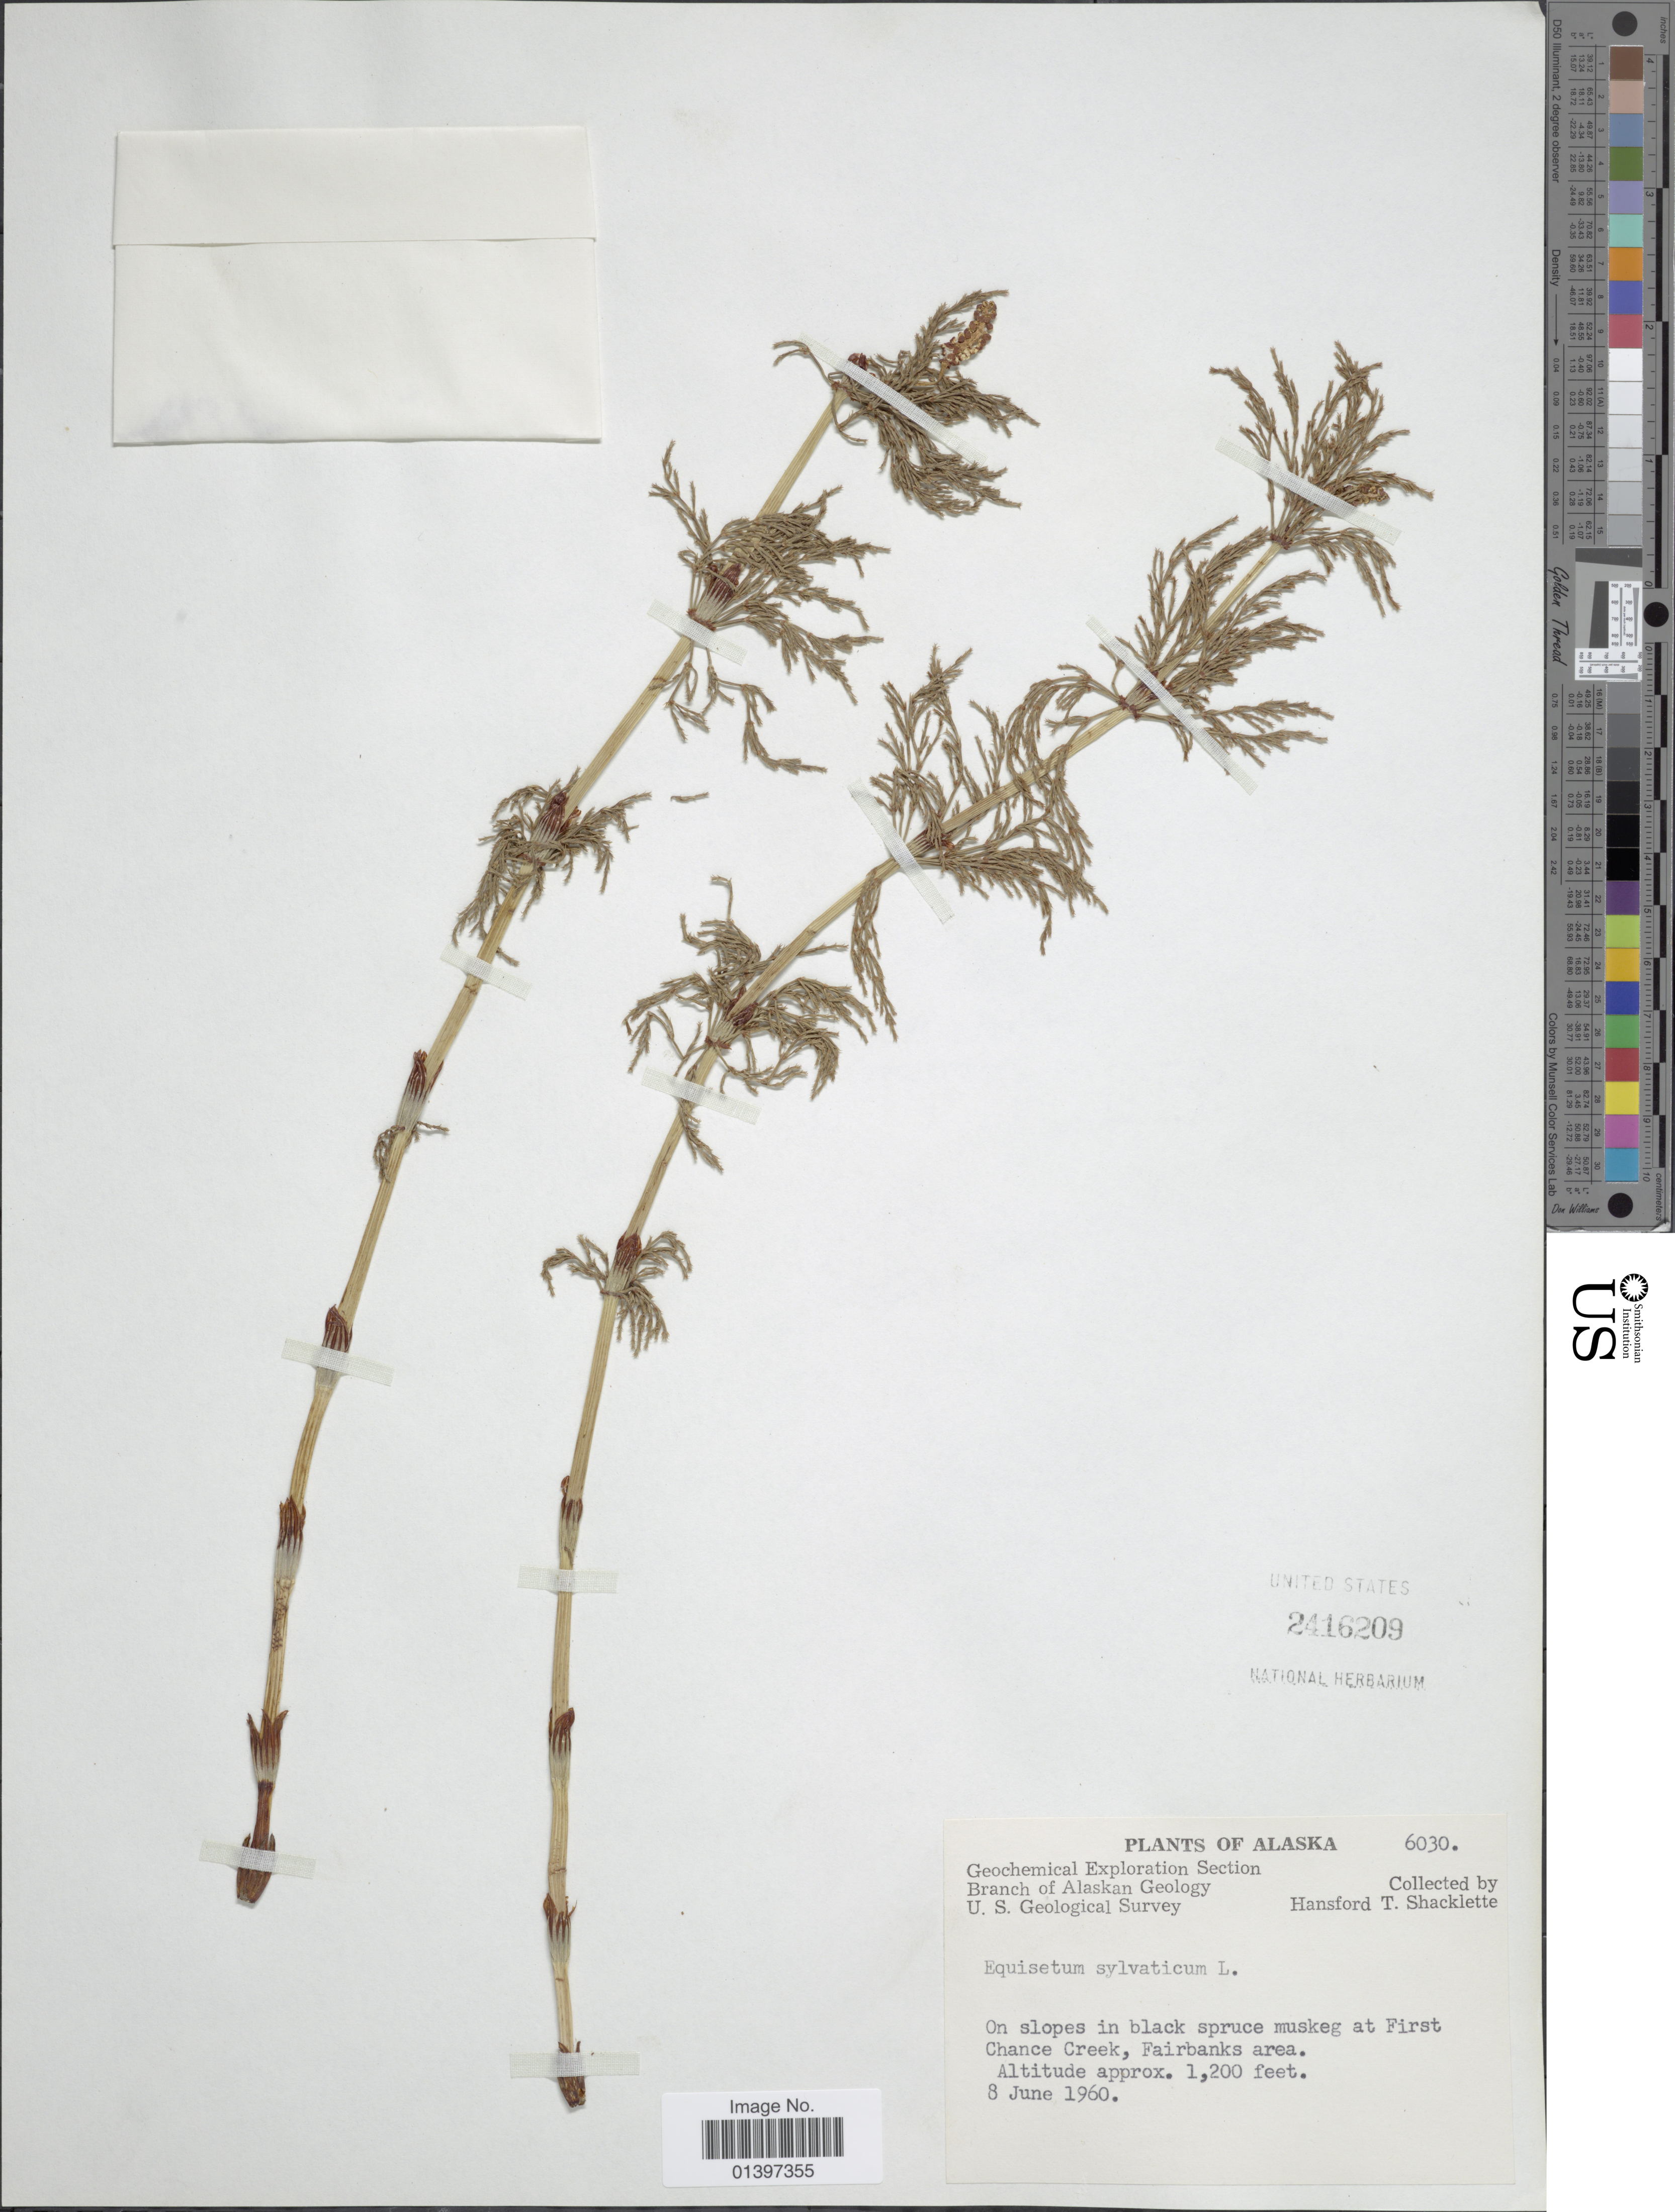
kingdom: Plantae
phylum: Tracheophyta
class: Polypodiopsida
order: Equisetales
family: Equisetaceae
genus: Equisetum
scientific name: Equisetum sylvaticum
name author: L.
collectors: H. Shacklette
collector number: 6030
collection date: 1960-06-08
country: United States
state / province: Alaska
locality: On slopes in black spruce muskeg at First Chance Creek, Fairbanks area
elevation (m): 366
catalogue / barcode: US 2416209